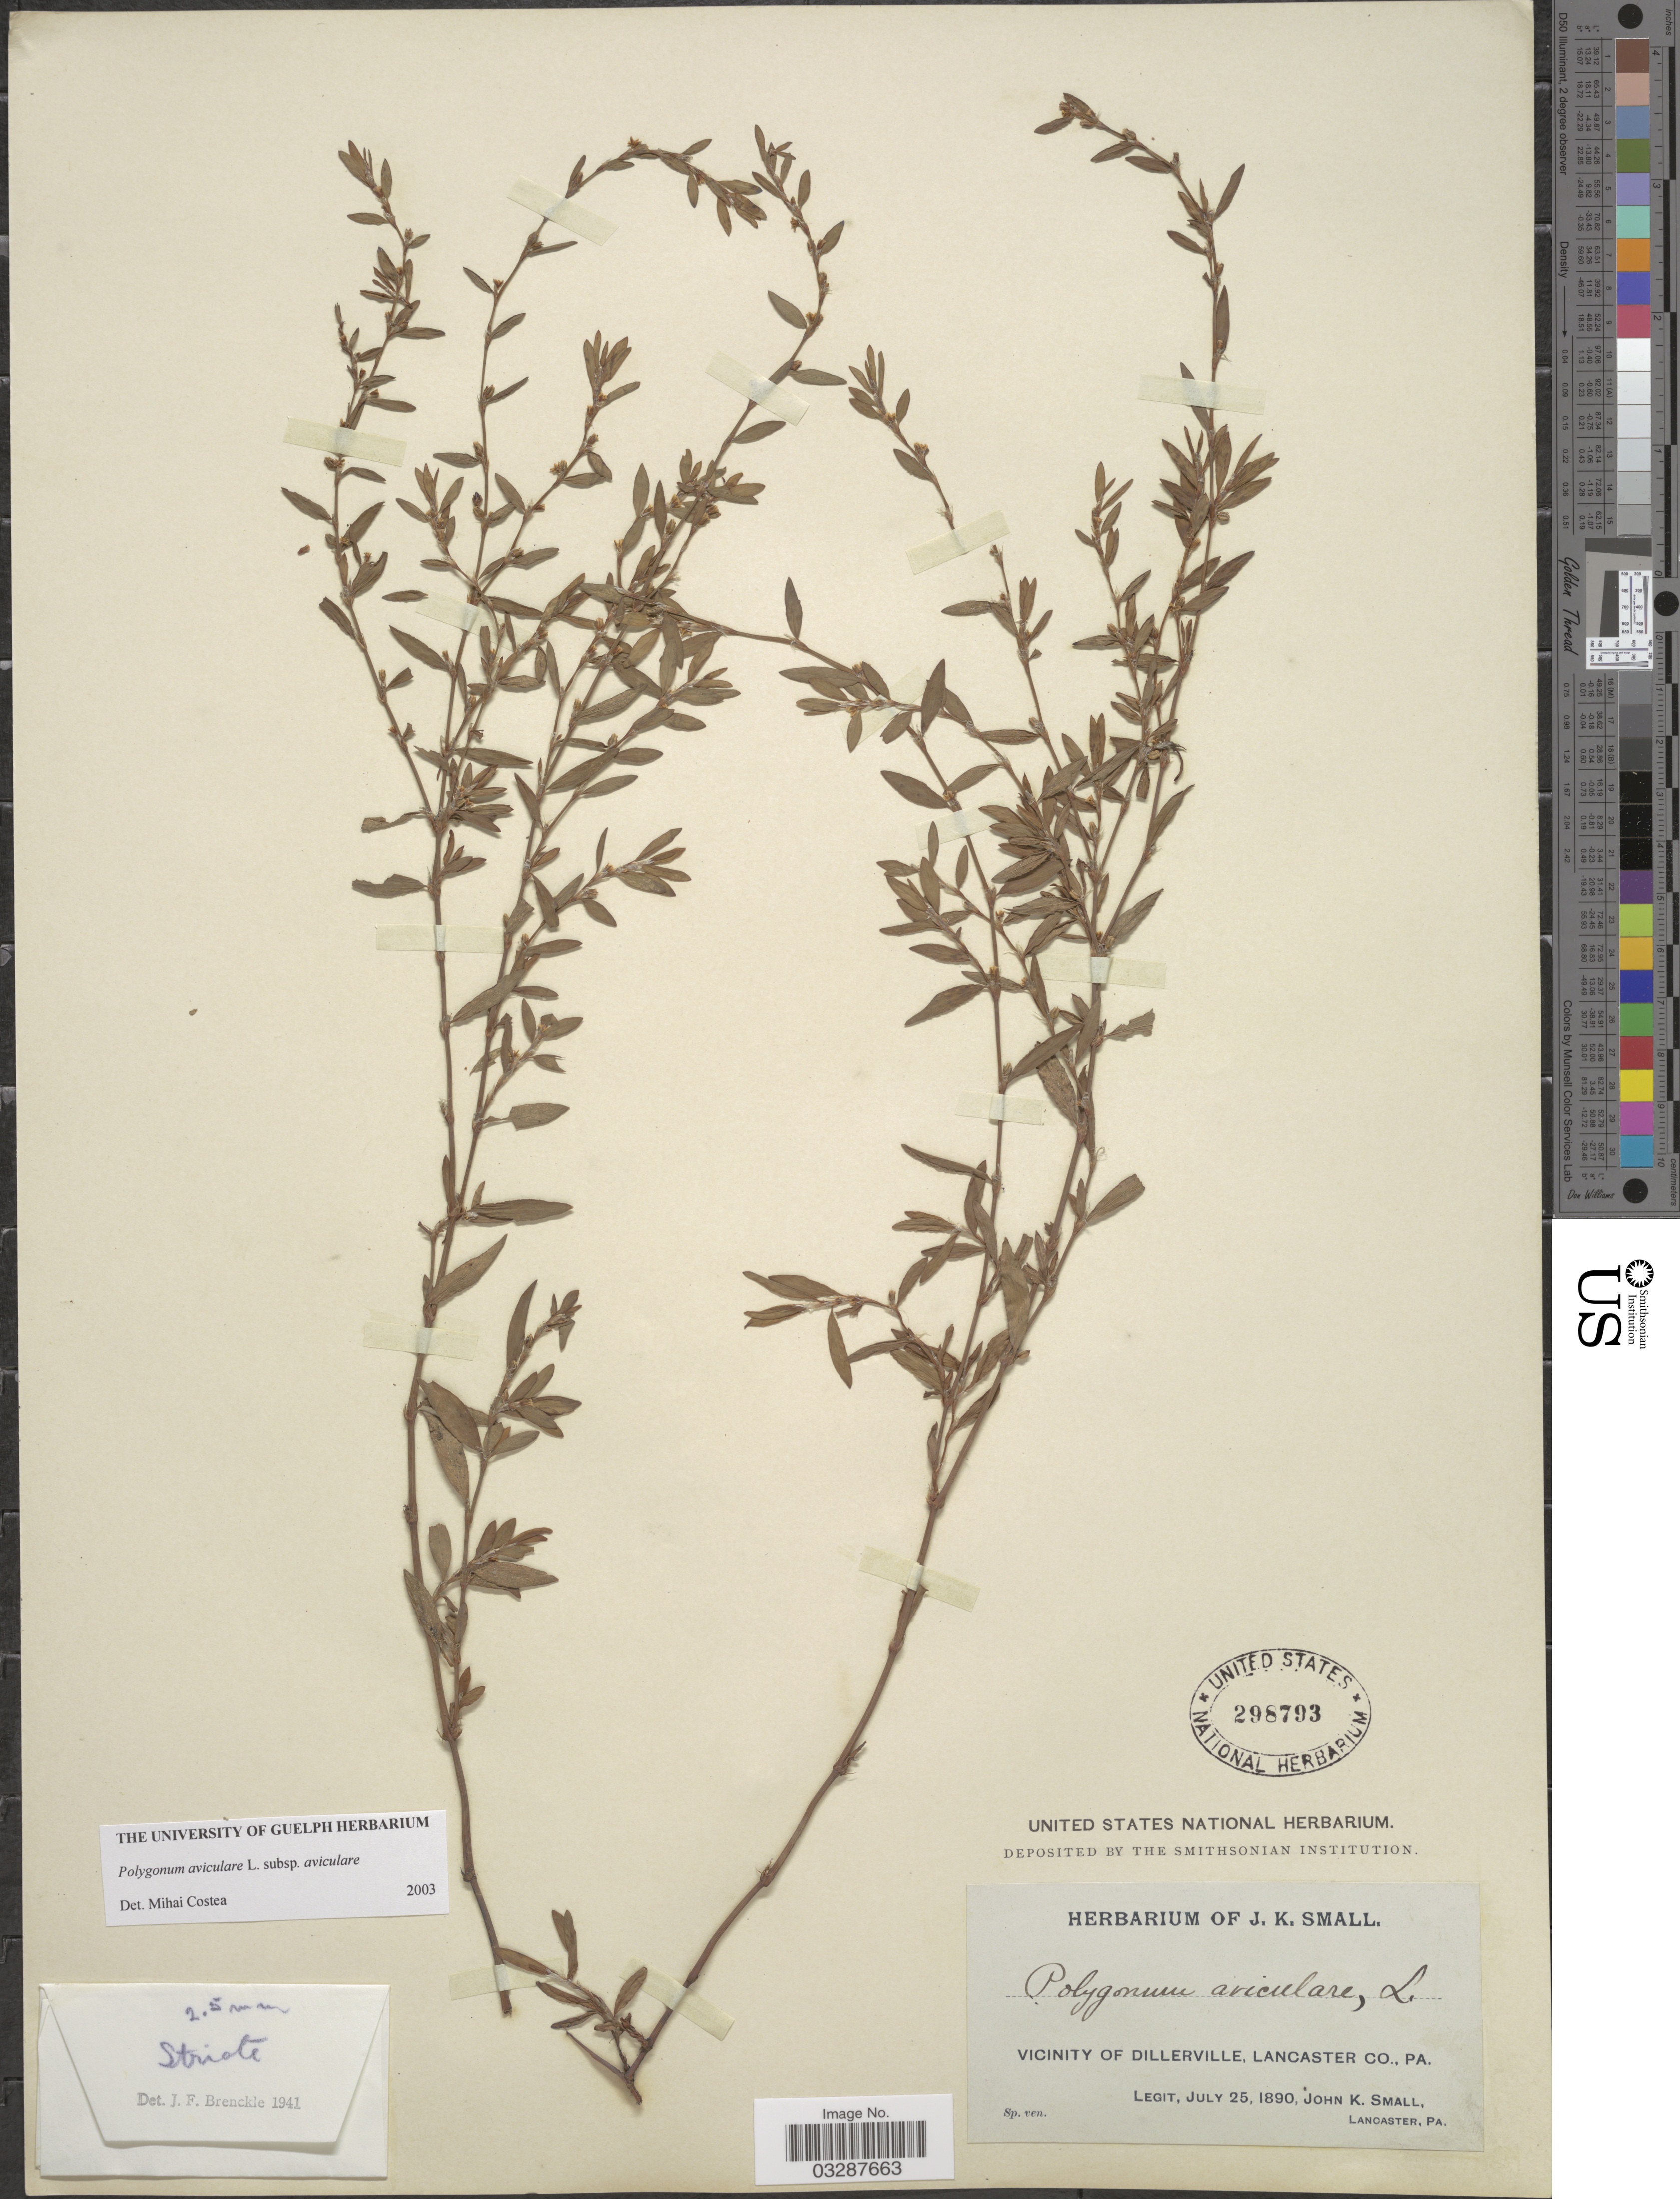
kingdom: Plantae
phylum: Tracheophyta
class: Magnoliopsida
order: Caryophyllales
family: Polygonaceae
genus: Polygonum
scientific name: Polygonum aviculare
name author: L.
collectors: J. K. Small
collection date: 1890-07-25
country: United States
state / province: Pennsylvania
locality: Vicinity of Dillerville, Lancaster Co.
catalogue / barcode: US 298793